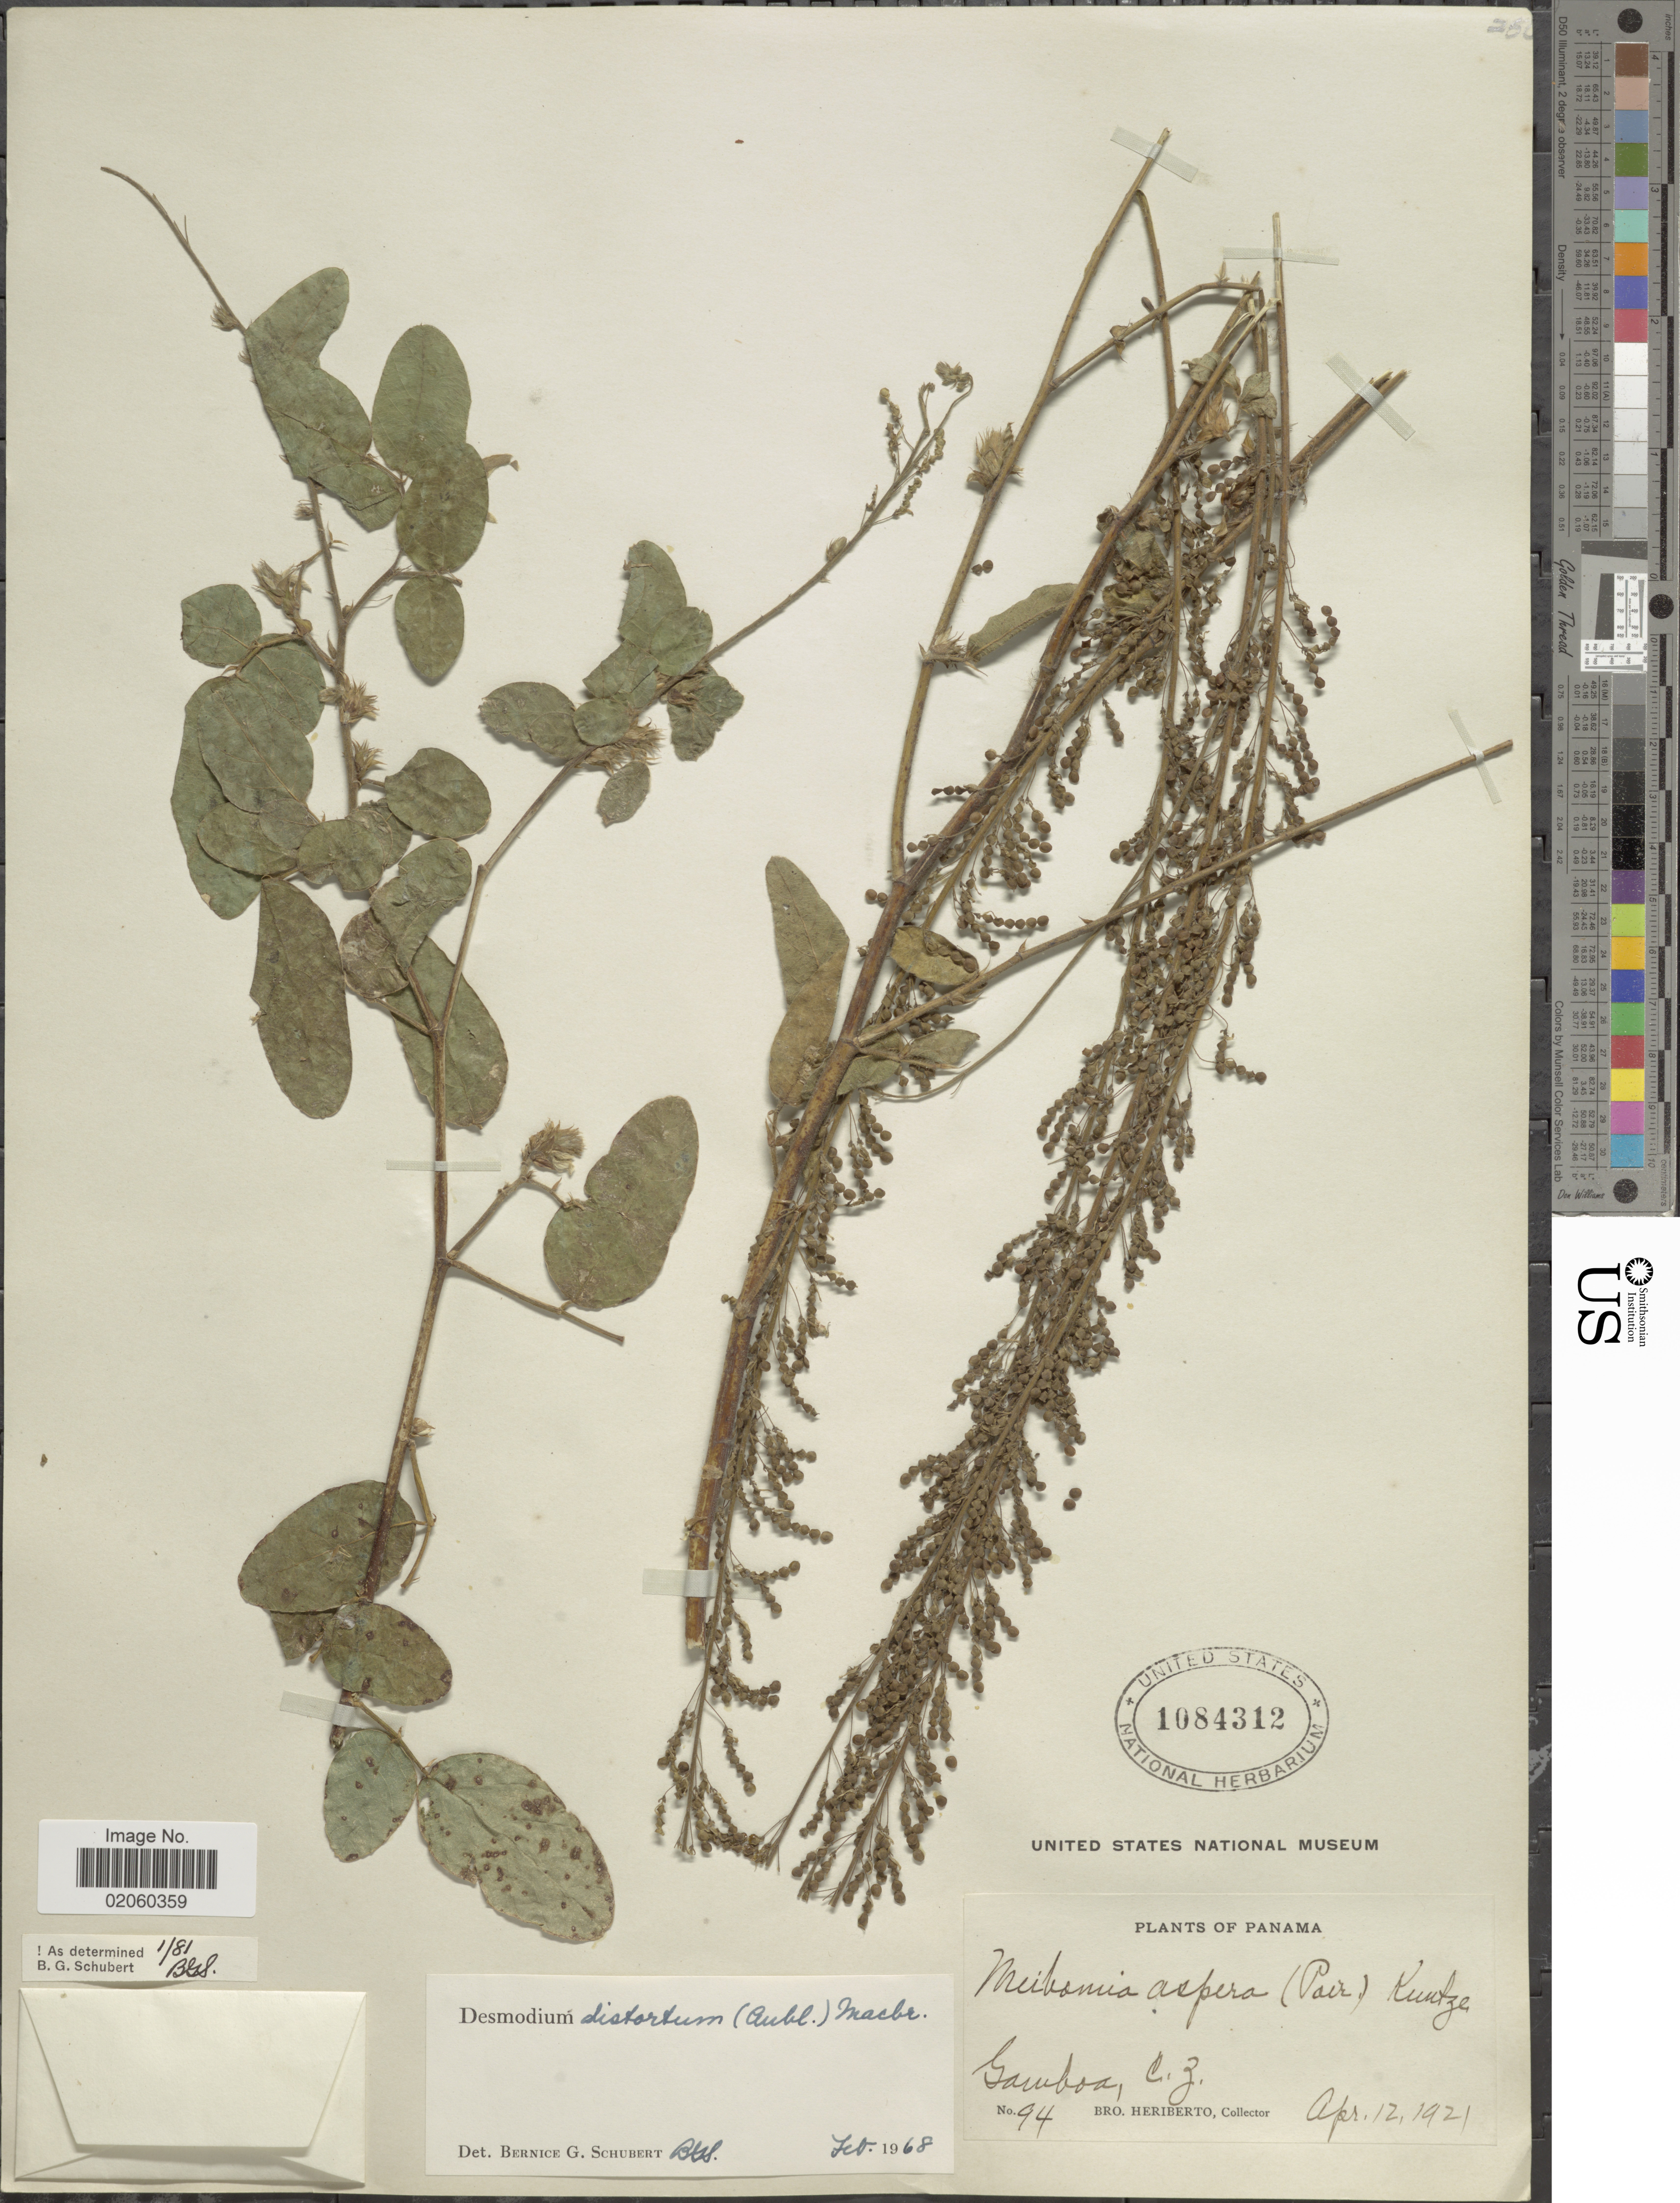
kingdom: Plantae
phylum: Tracheophyta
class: Magnoliopsida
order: Fabales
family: Fabaceae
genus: Desmodium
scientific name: Desmodium distortum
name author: (Aubl.) J.F. Macbr.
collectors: B. Heriberto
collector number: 94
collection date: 1921-04-12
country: Panama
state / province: Colón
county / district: Canal Zone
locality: Gamboa, C.Z.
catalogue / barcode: US 1084312